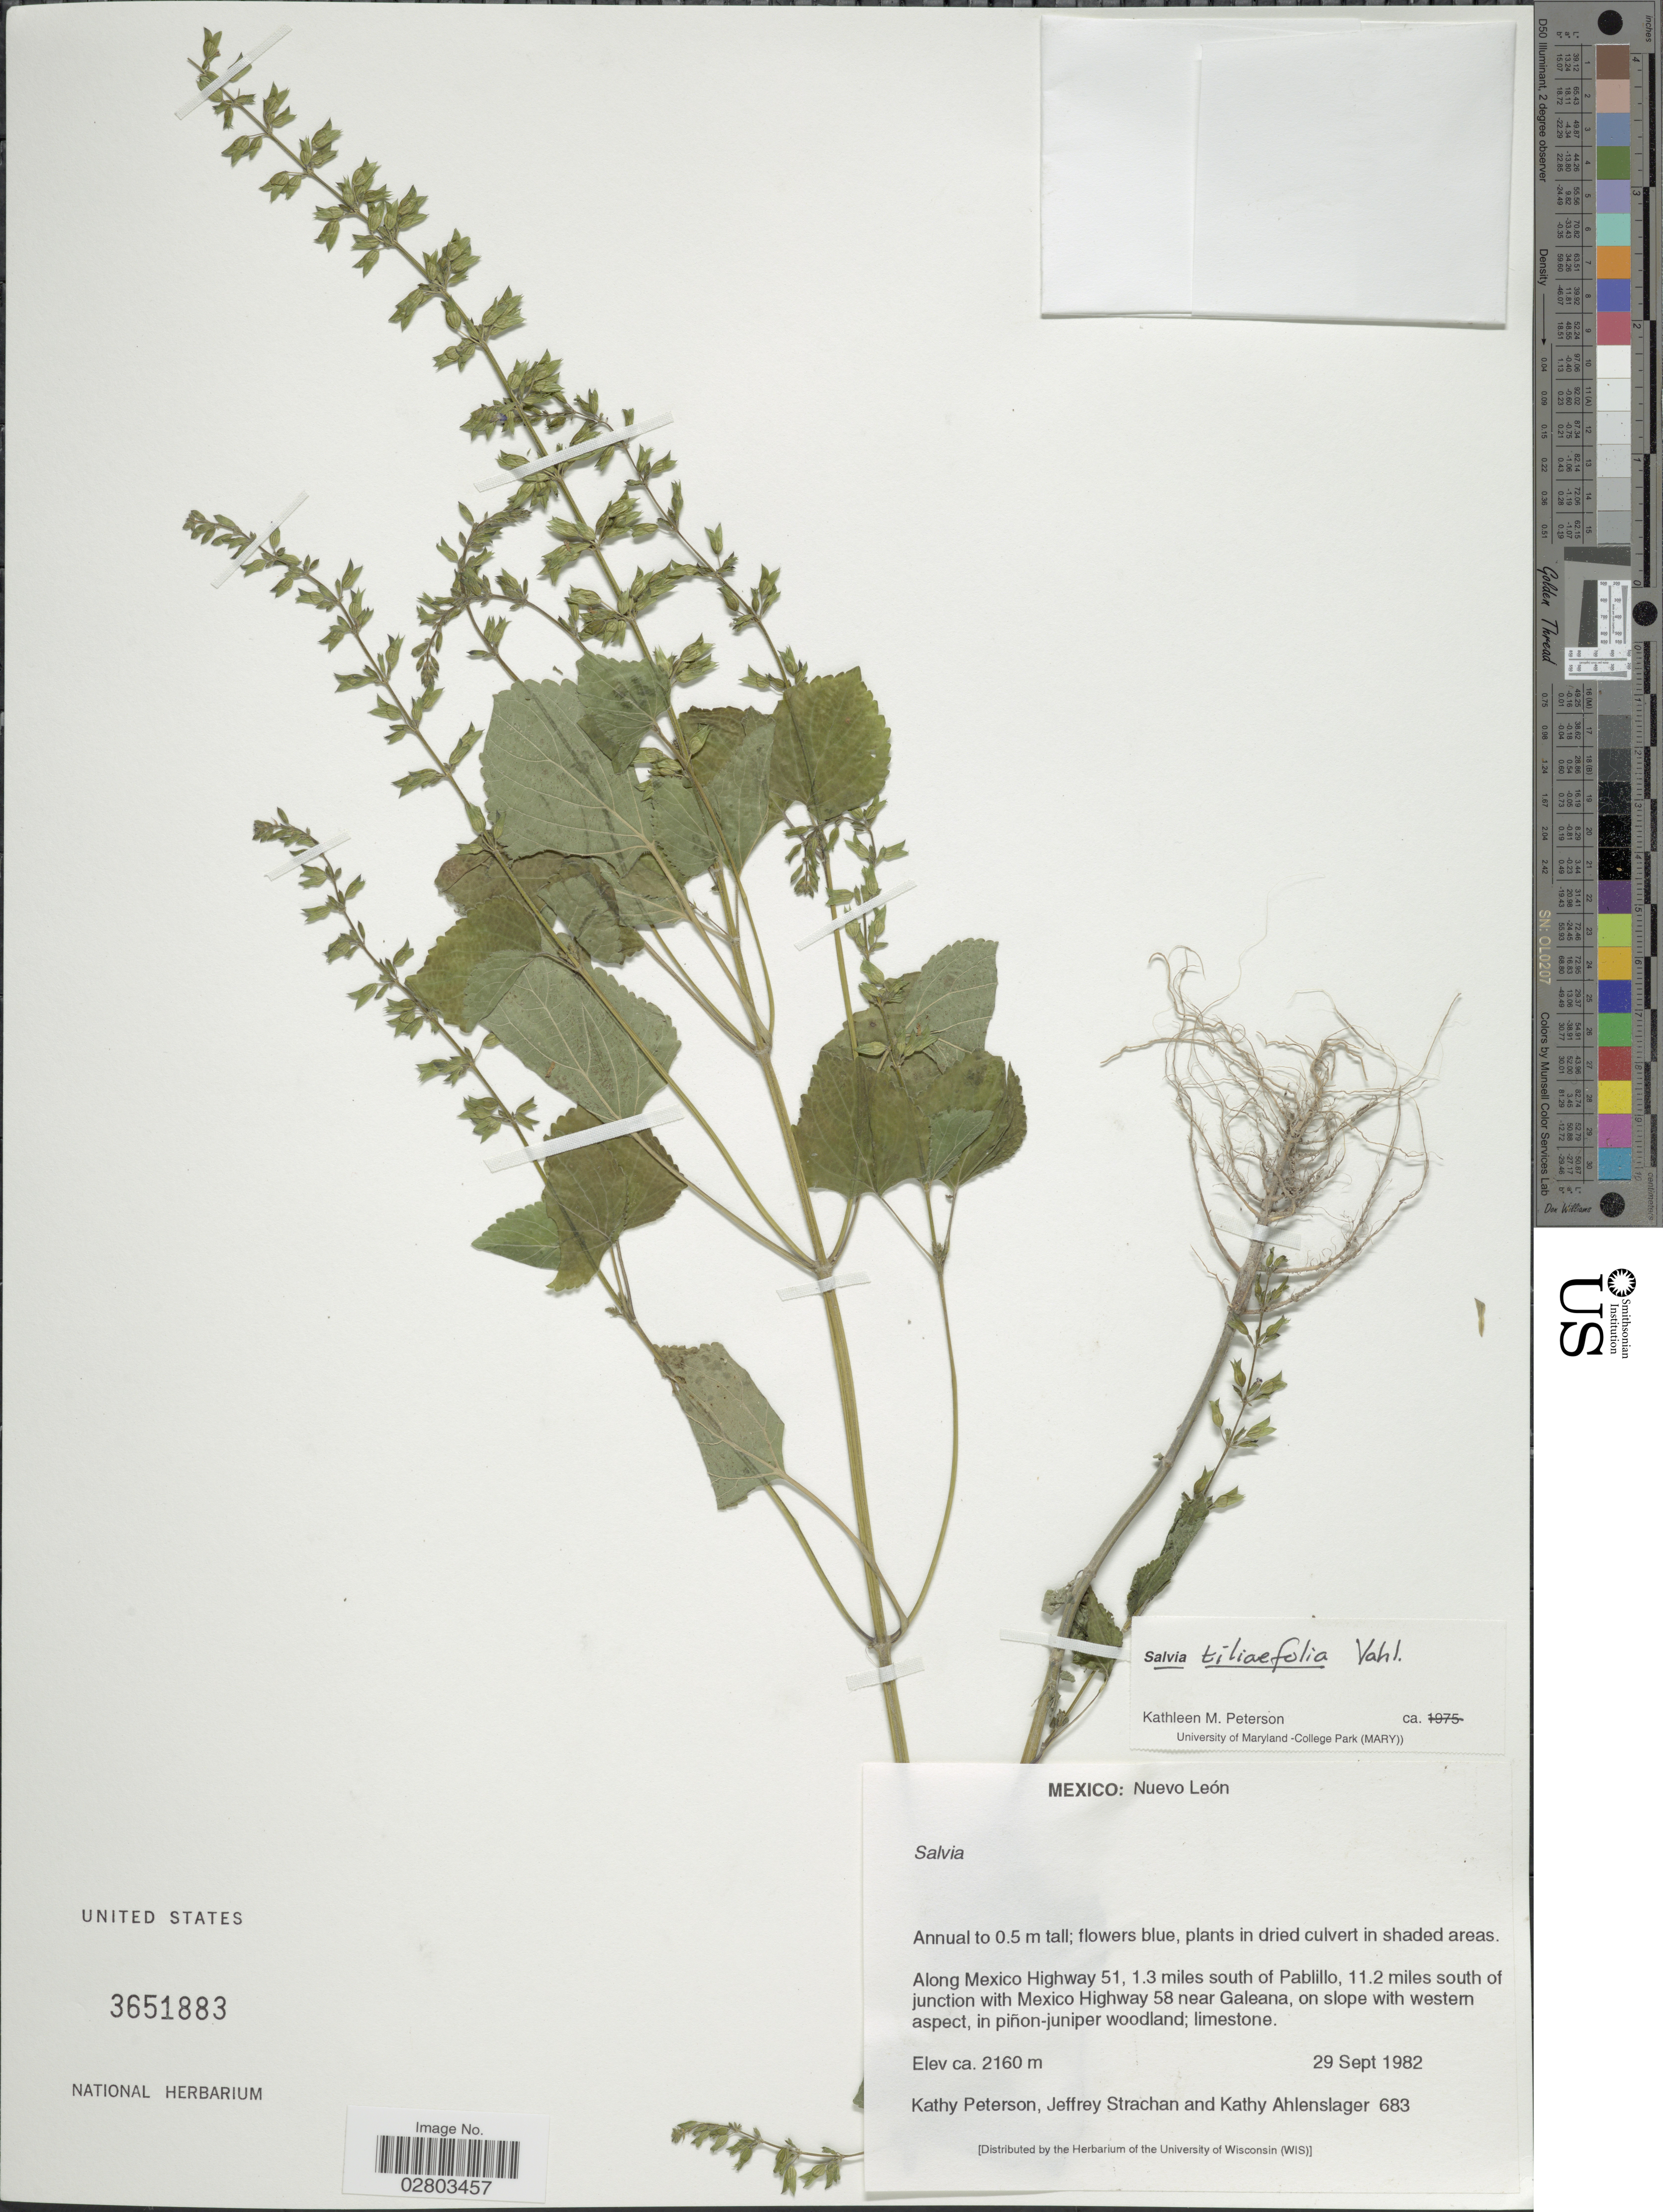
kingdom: Plantae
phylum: Tracheophyta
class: Magnoliopsida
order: Lamiales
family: Lamiaceae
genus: Salvia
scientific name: Salvia tiliifolia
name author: Vahl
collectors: K. Peterson, J. Strachan & K. Ahlenslager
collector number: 683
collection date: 1982-09-29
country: Mexico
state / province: Nuevo León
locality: Along Mexico Highway 51, 1.3 miles south of Pablillo, 11.2 miles south of junction with Mexico Highway 58 near Galeana, on slope with western aspect.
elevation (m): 2160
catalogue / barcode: US 3651883